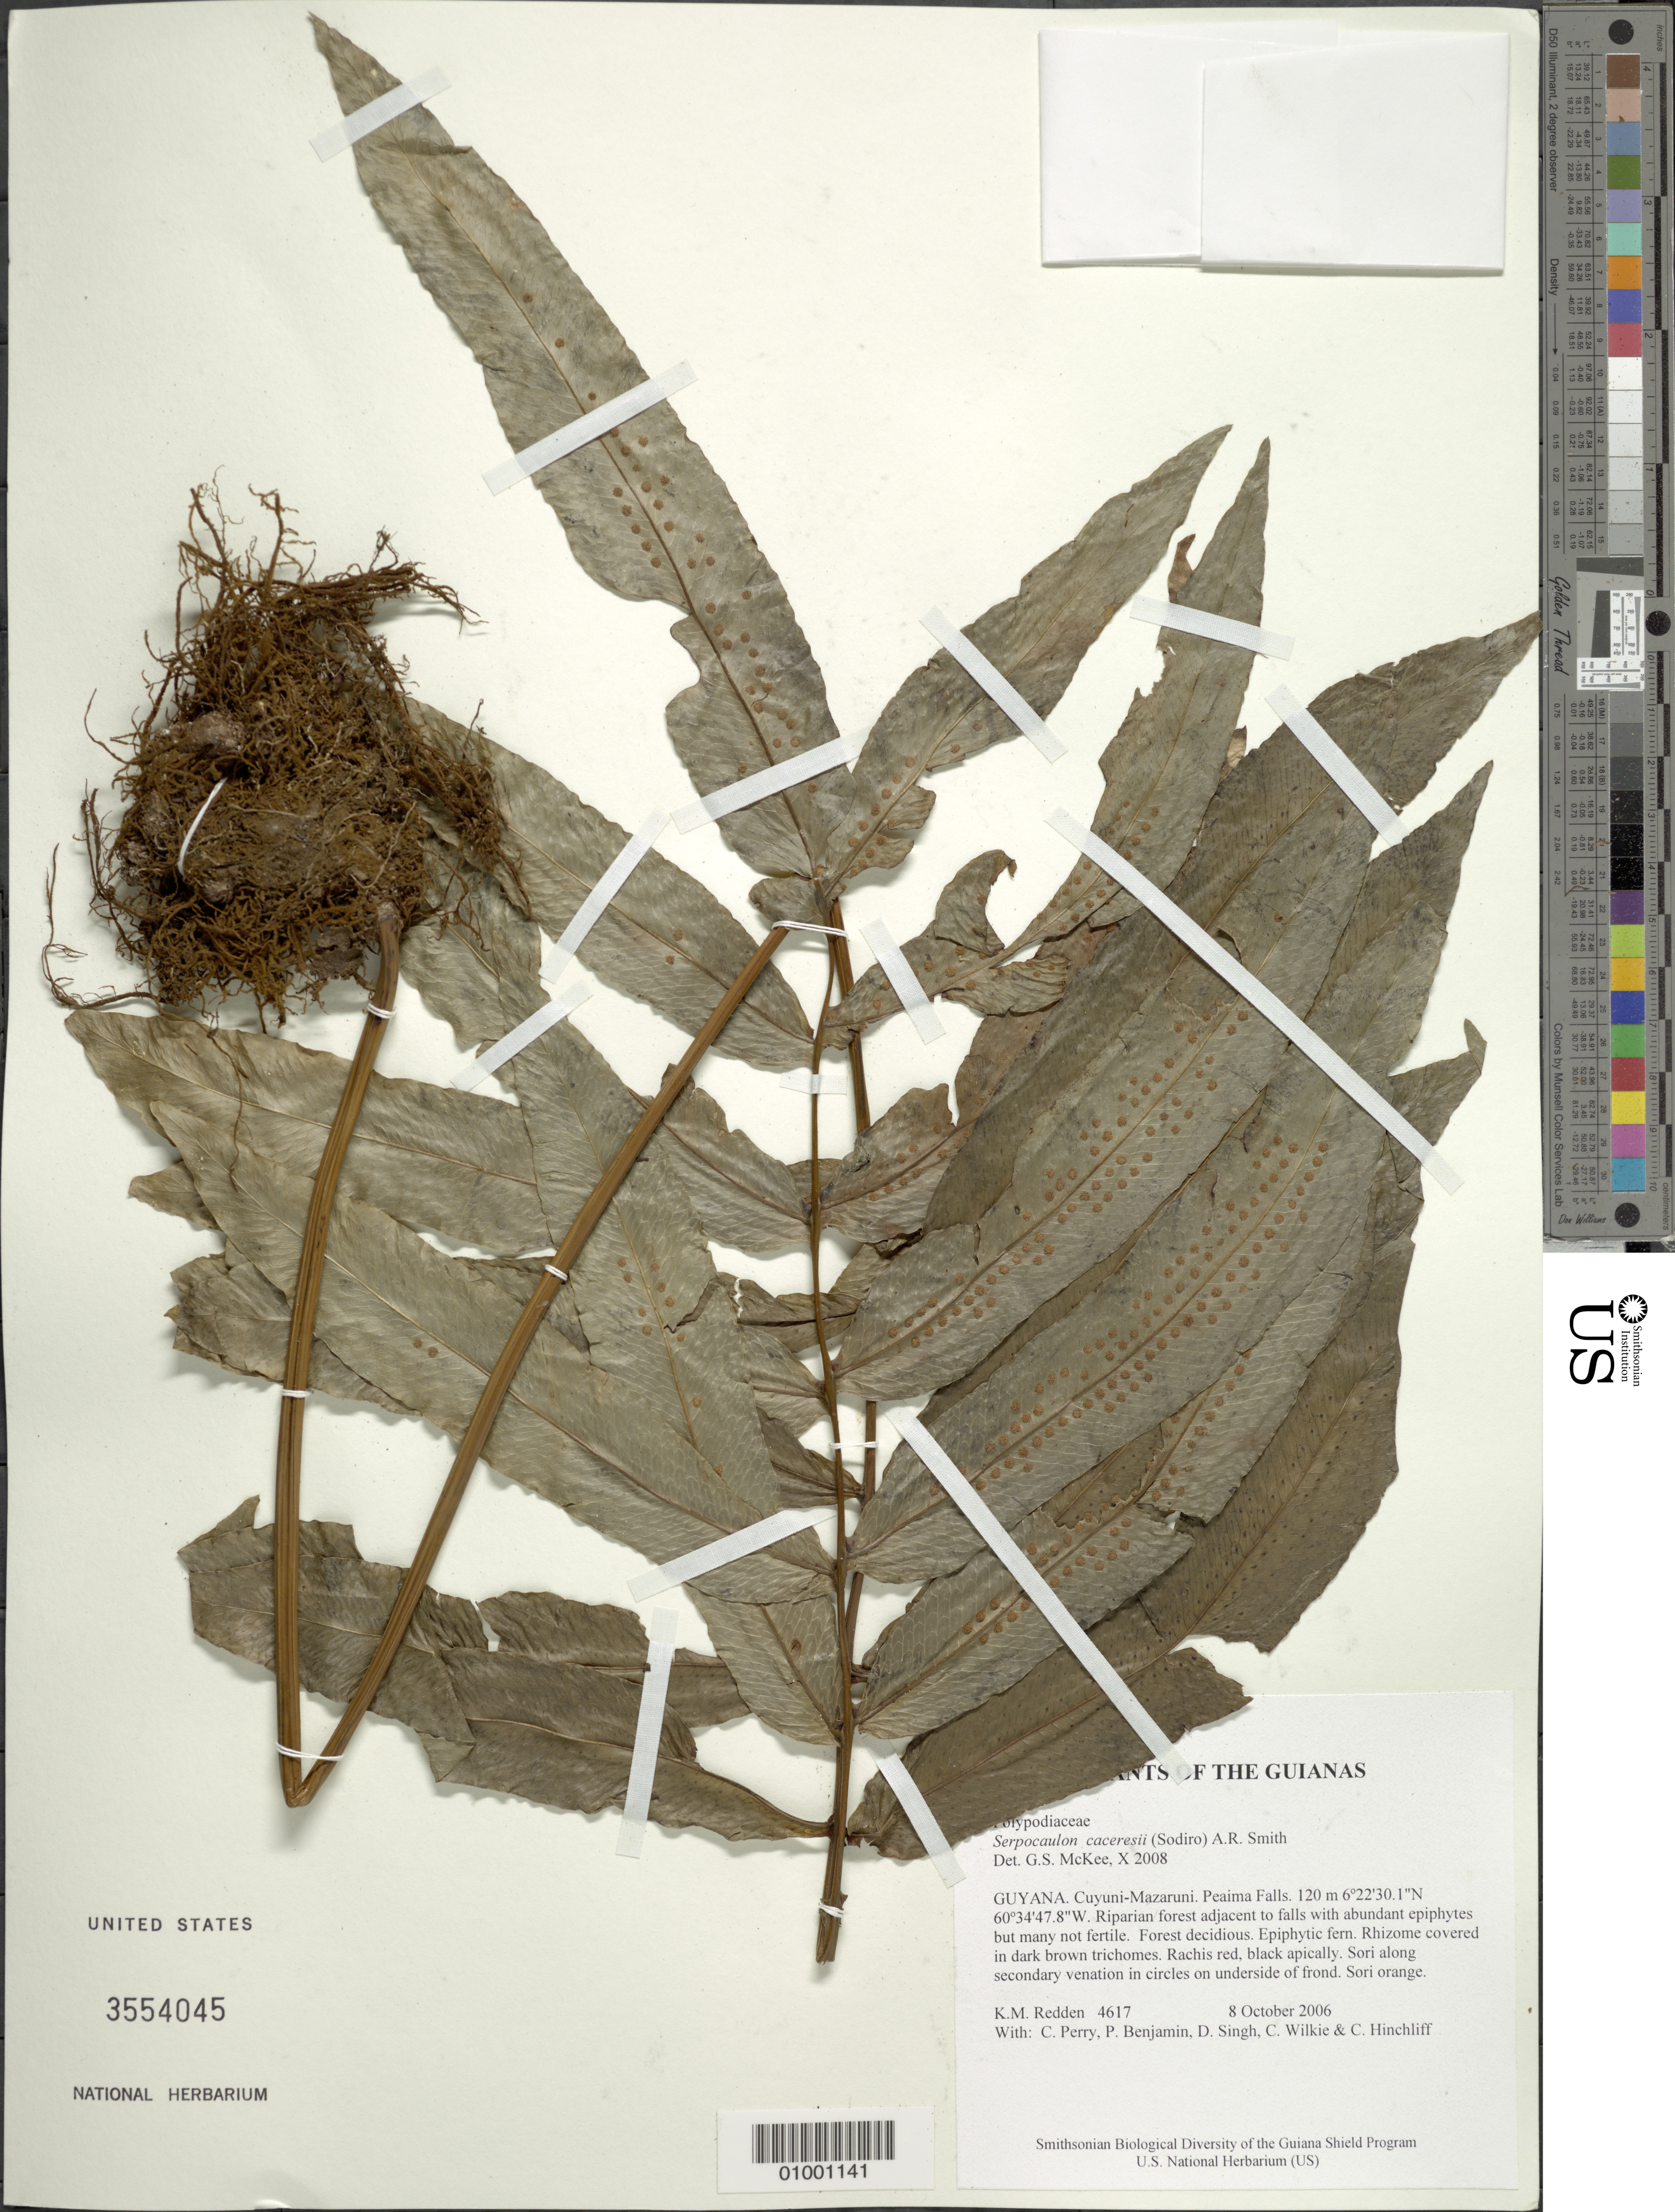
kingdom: Plantae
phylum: Tracheophyta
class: Polypodiopsida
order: Polypodiales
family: Polypodiaceae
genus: Serpocaulon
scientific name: Serpocaulon triseriale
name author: (Sw.) A.R. Sm.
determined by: Boudrie, M.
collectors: K. M. Redden, C. Perry, P. Benjamin, D. Singh, C. Wilkie & C. E. Hinchliff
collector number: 4617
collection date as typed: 8 October 2006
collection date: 2006-10-08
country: Guyana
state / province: Cuyuni-Mazaruni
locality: Peaima Falls.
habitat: Riparian forest adjacent to falls with abundant epiphytes but many not fertile. Forest deciduous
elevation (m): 120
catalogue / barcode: US 3554045